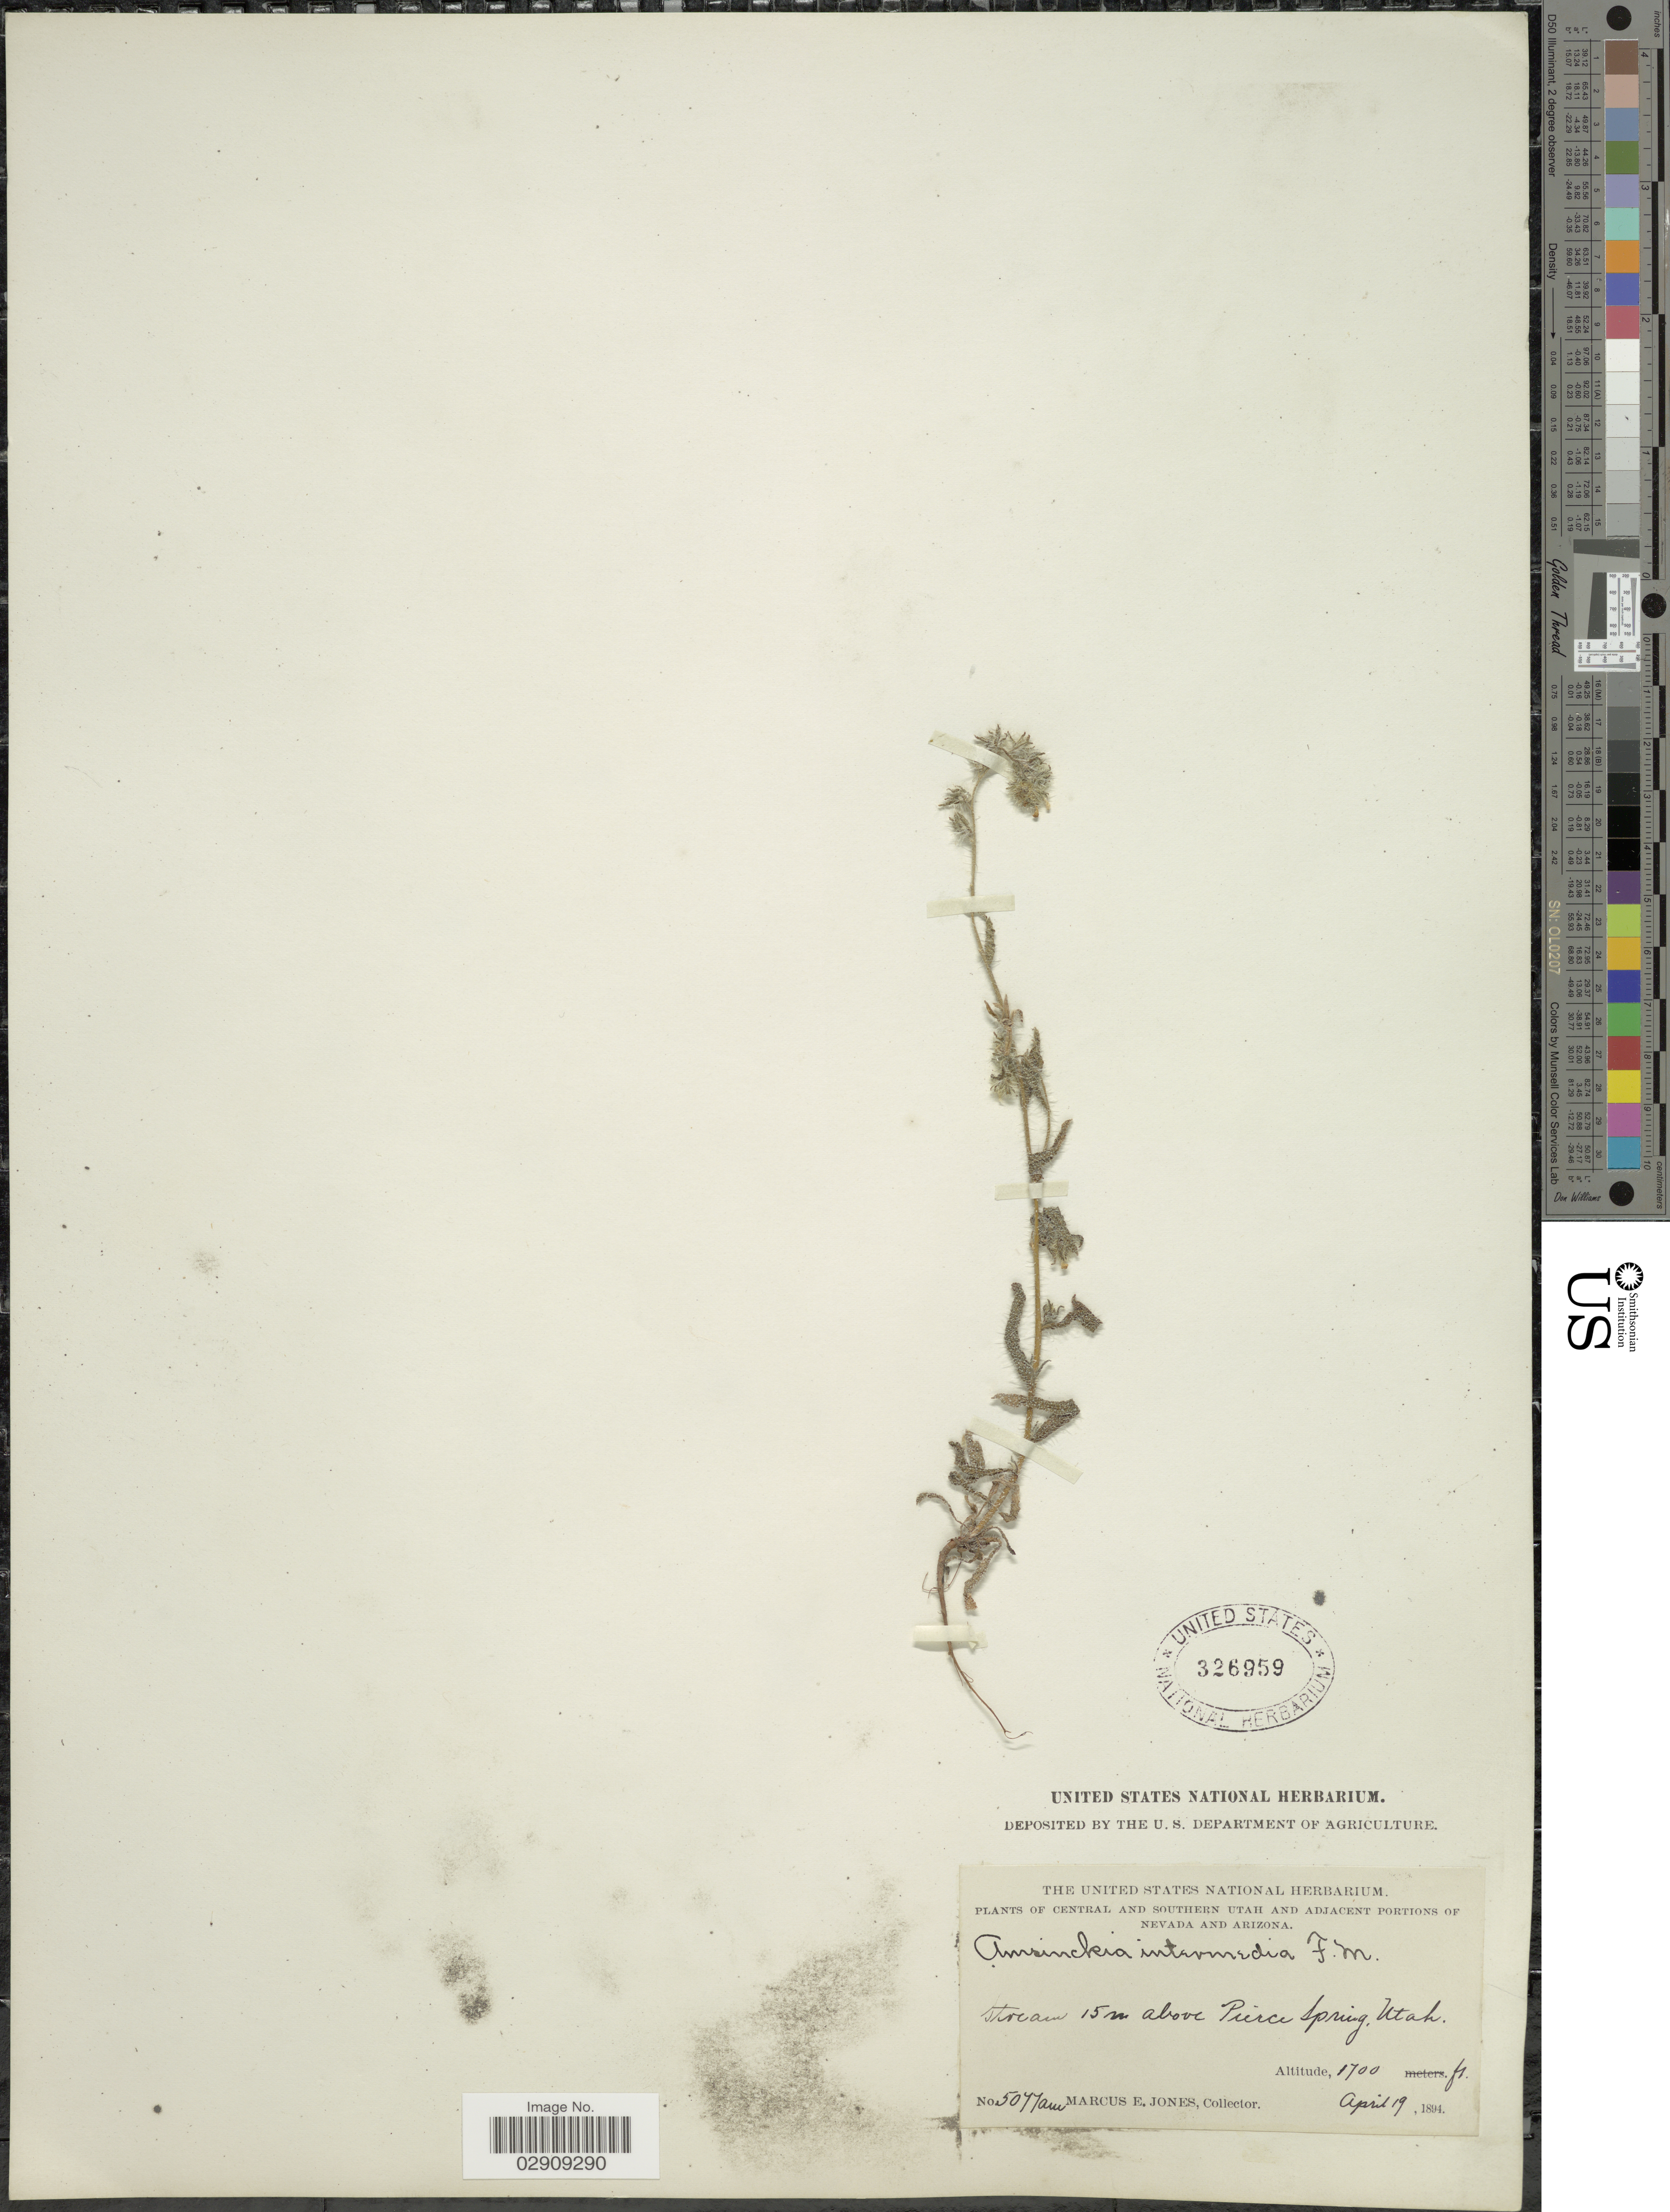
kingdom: Plantae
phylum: Tracheophyta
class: Magnoliopsida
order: Boraginales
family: Boraginaceae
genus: Amsinckia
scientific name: Amsinckia menziesii var. intermedia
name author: (Fisch. & C.A. Mey.) Ganders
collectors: M. E. Jones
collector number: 5077am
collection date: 1894-04-19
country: United States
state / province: Utah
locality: Stream 15 m above Pierce Spring. Central and Southern Utah.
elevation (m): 518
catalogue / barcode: US 326959